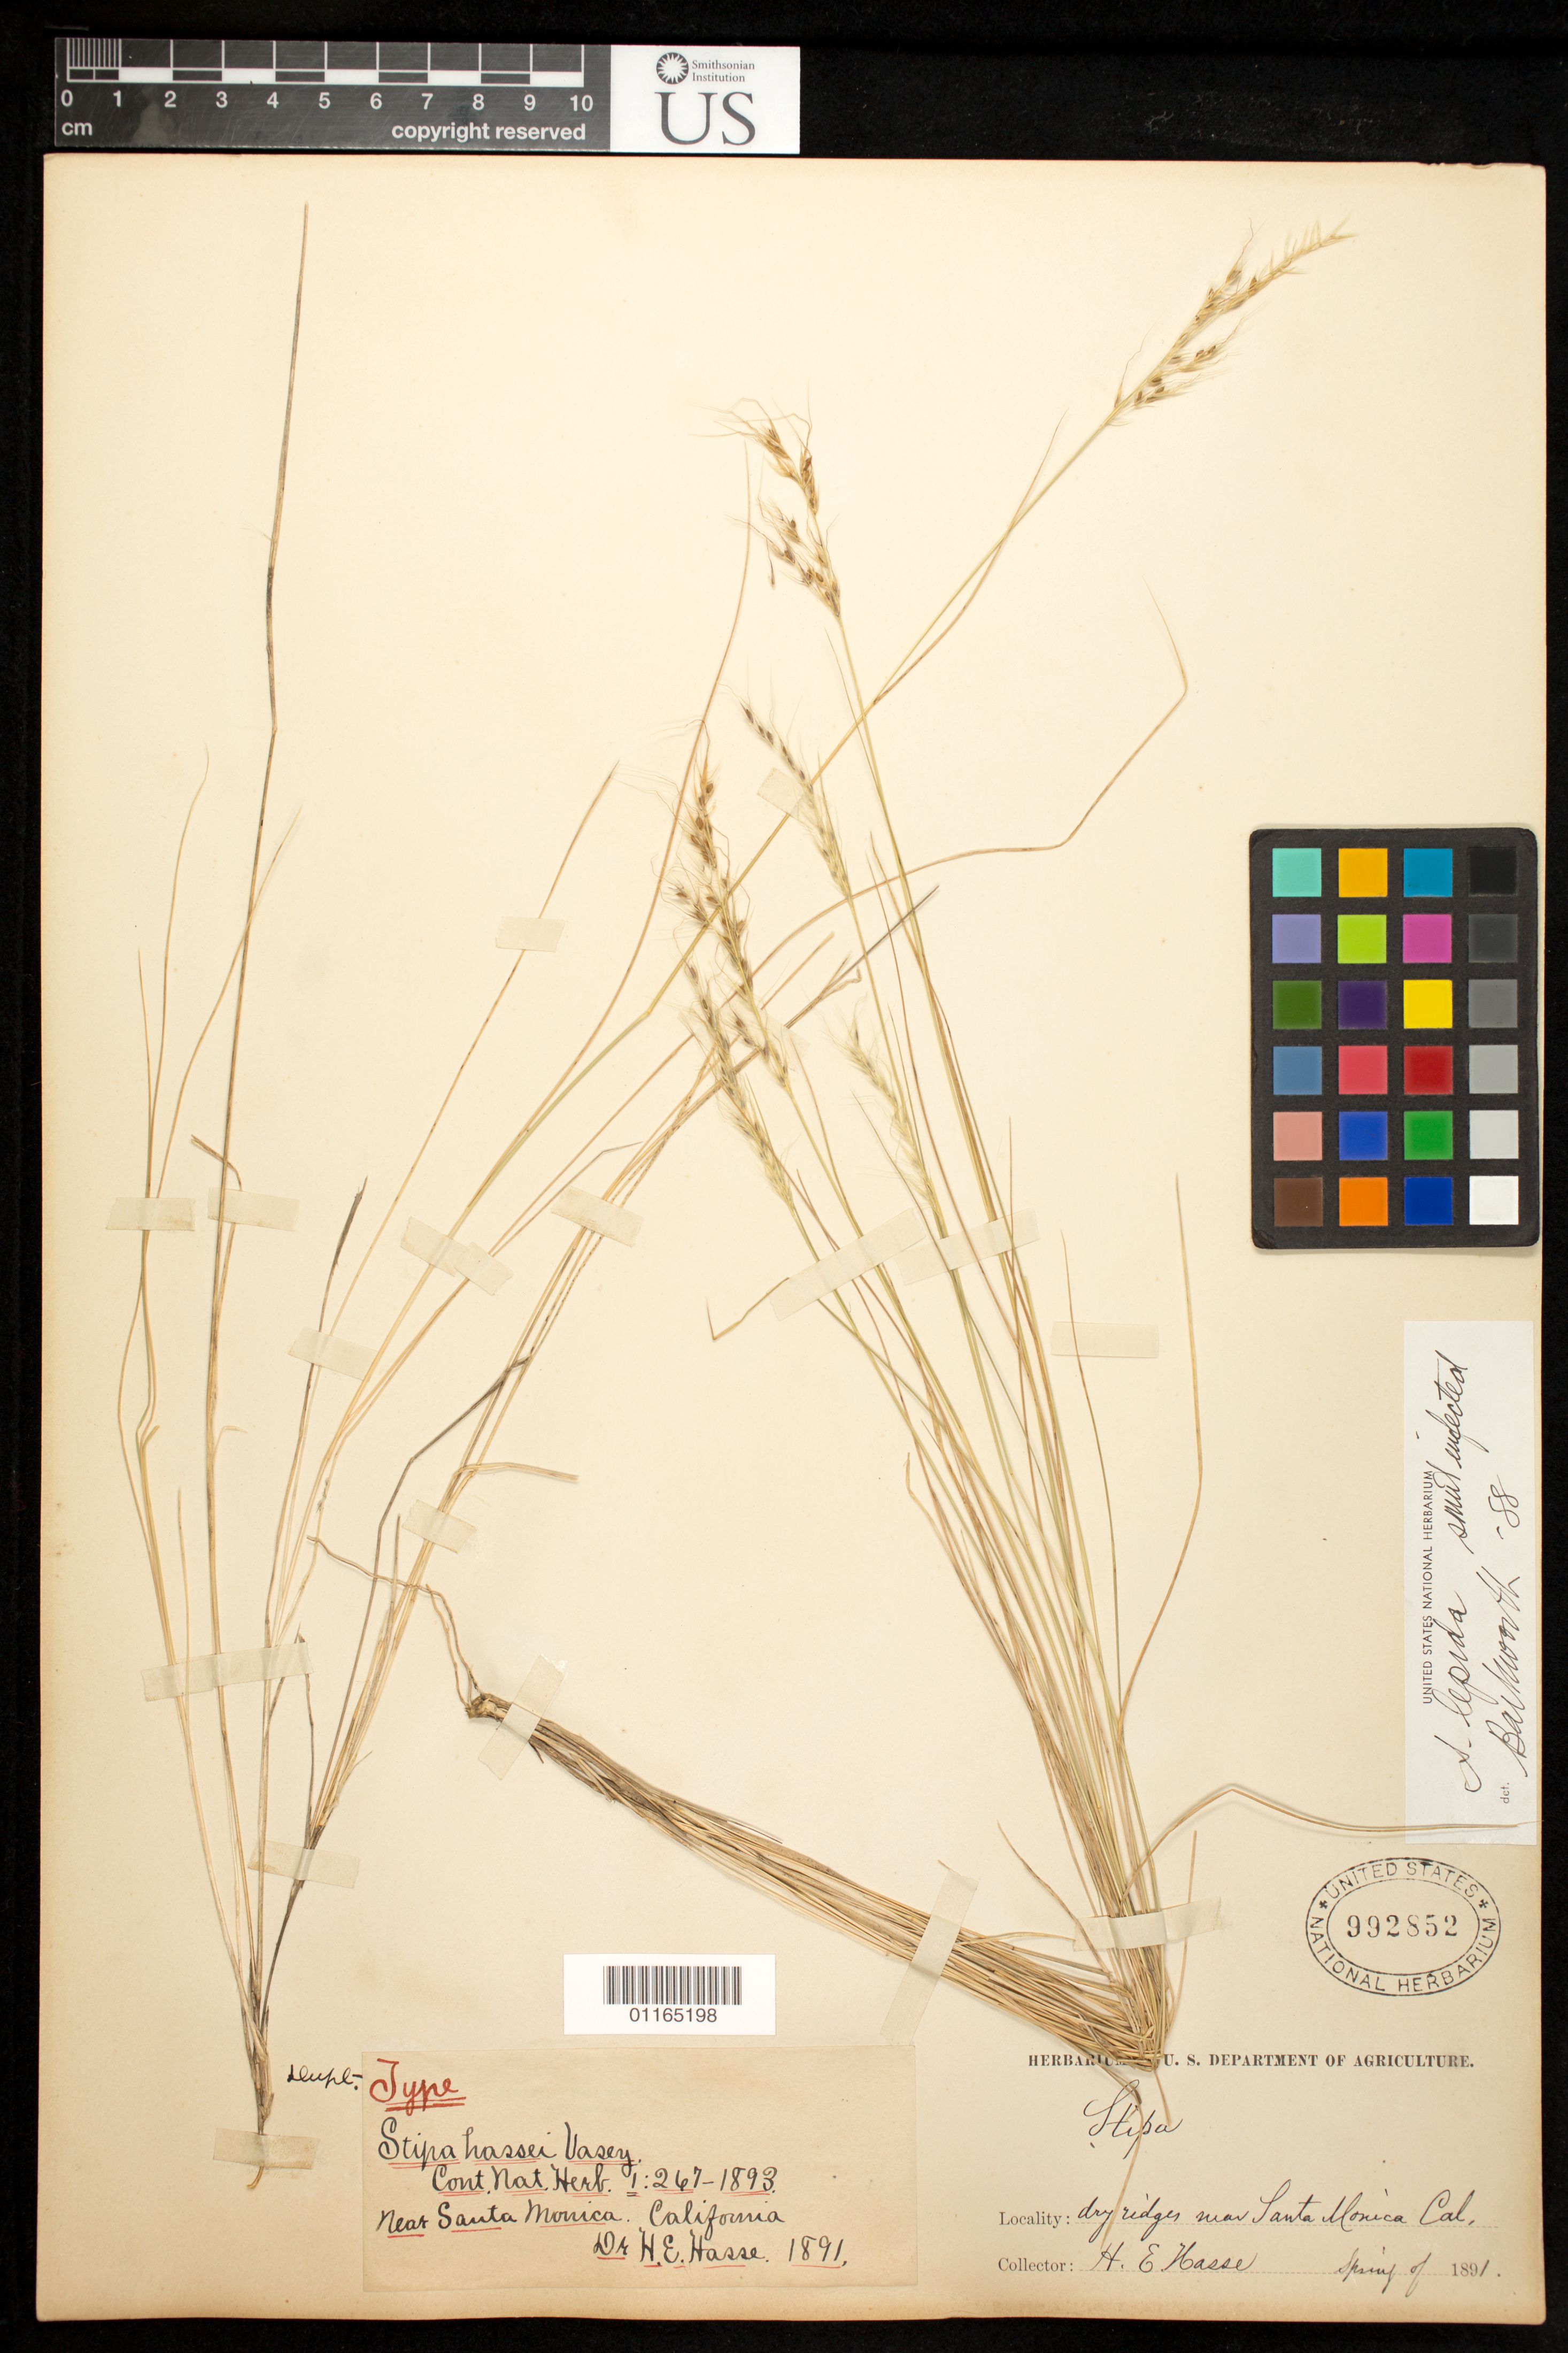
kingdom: Plantae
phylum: Tracheophyta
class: Liliopsida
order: Poales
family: Poaceae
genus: Stipa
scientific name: Stipa hassei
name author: Vasey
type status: Isotype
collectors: H. E. Hasse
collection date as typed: spring of 1891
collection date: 1891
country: United States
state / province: California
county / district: Los Angeles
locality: Dry ridges near Santa Monica.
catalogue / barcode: US 992852